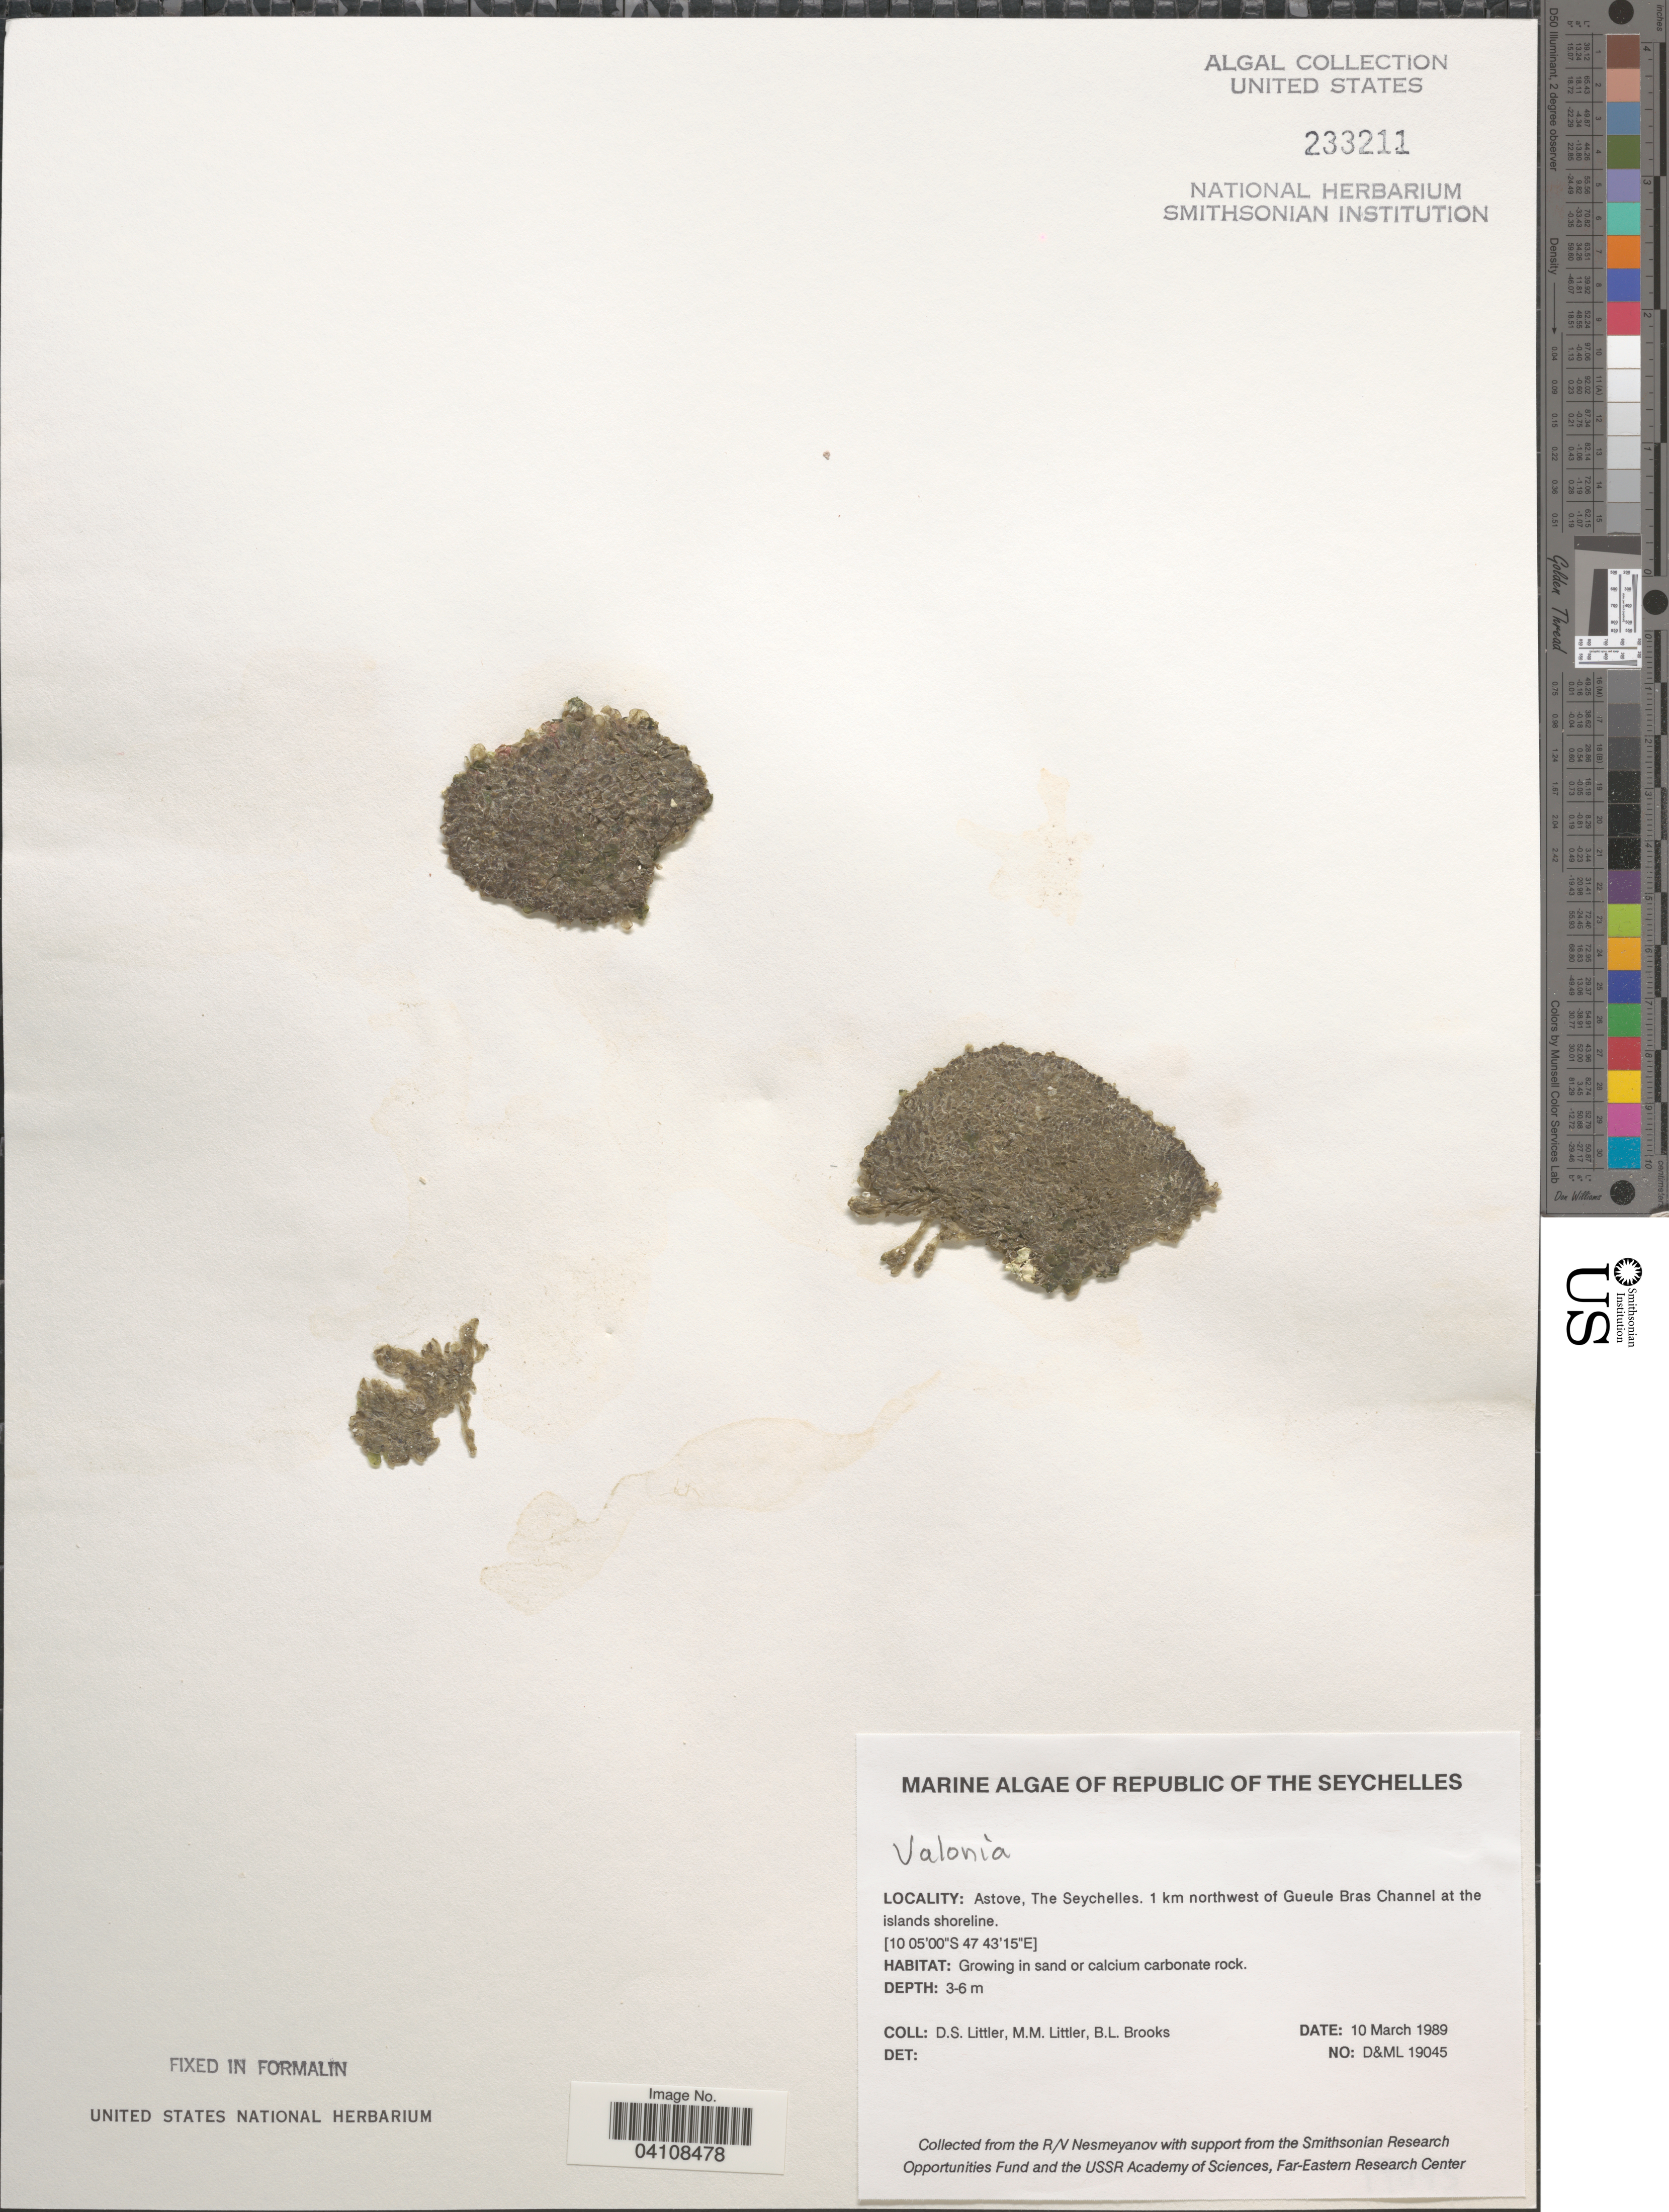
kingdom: Plantae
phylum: Chlorophyta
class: Ulvophyceae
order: Siphonocladales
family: Valoniaceae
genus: Valonia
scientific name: Valonia sp.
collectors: D. S. Littler & B. Brooks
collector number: D&ML19045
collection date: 1989-03-10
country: Seychelles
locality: Republic of The Seychelles. Astove. 1 km northwest of Gueule Bras Channel at the islands shoreline.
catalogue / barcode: US 233211